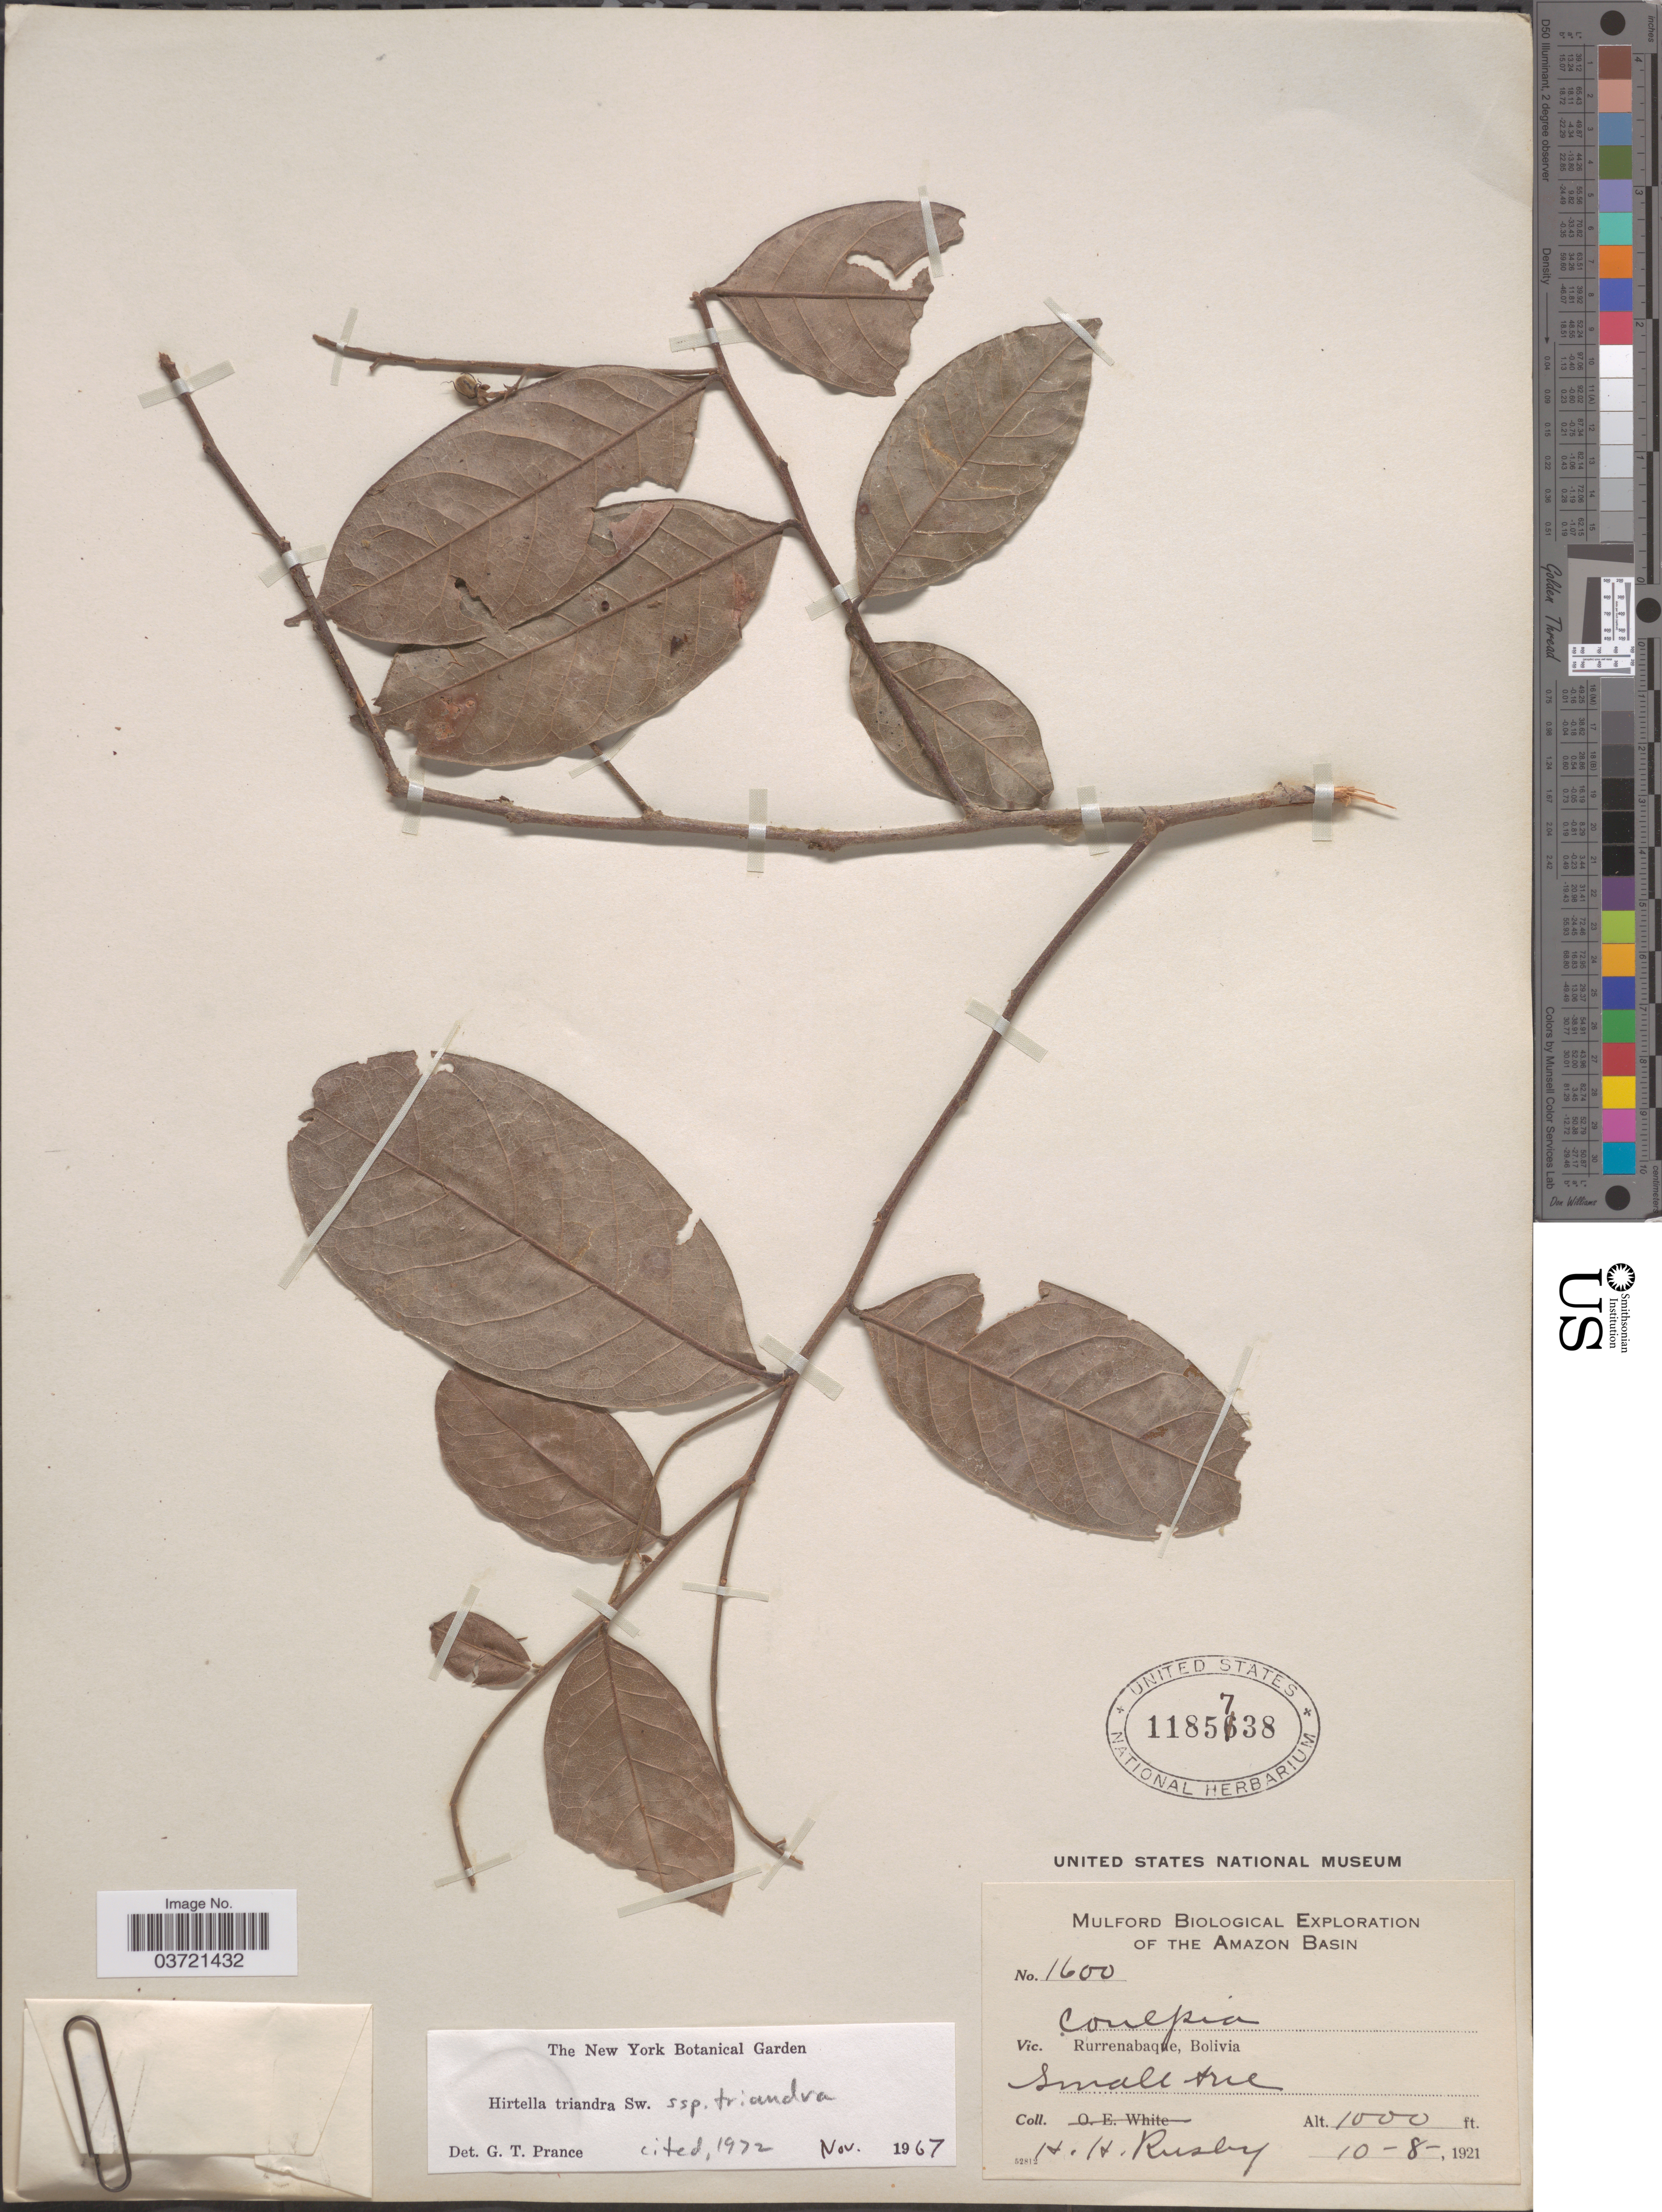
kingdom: Plantae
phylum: Tracheophyta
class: Magnoliopsida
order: Malpighiales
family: Chrysobalanaceae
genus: Hirtella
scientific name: Hirtella triandra subsp. triandra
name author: Sw.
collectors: H. H. Rusby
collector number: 1600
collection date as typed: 10-8-1921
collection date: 1921-10-08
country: Bolivia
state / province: Beni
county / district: José Ballivián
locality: Rurrenabaque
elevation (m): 305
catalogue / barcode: US 1185738